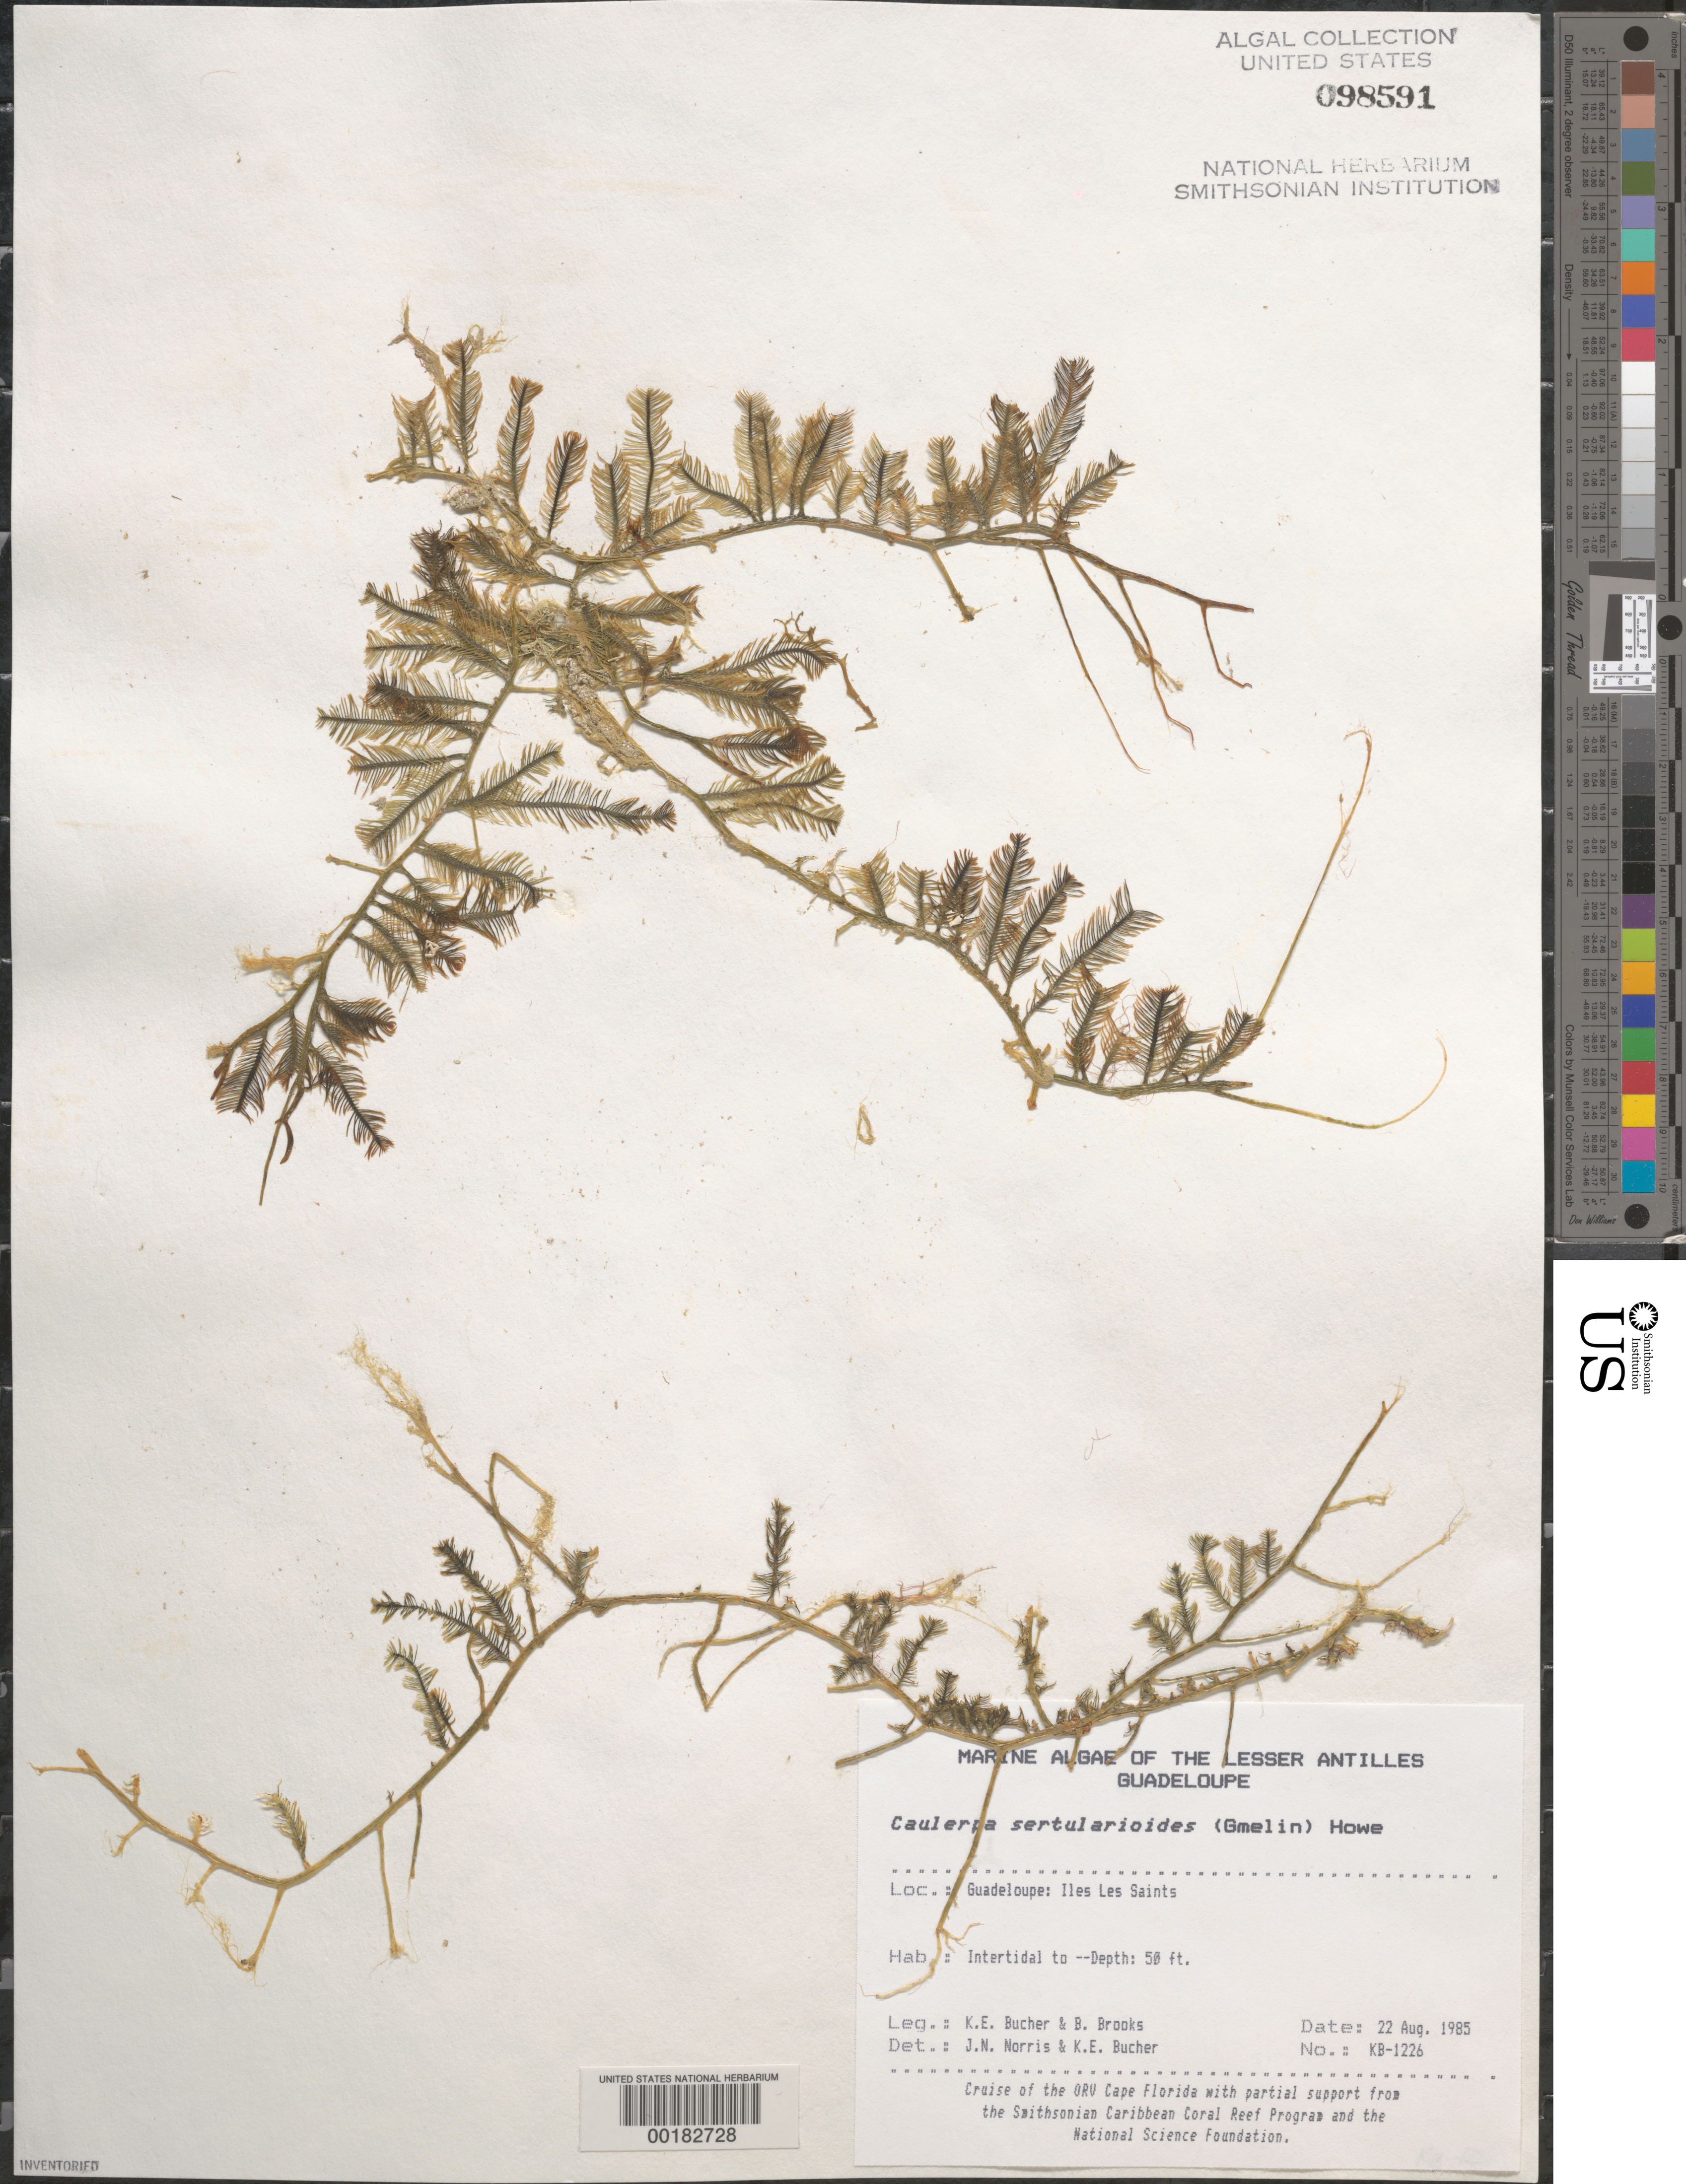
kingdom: Plantae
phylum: Chlorophyta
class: Ulvophyceae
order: Bryopsidales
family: Caulerpaceae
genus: Caulerpa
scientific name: Caulerpa sertularioides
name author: (S.G. Gmel.) M. Howe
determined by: Norris, J. N.; Bucher, K. E.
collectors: K. E. Bucher & B. Brooks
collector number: Kb-1226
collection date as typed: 22 Aug 1985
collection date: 1985-08-22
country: Guadeloupe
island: Iles des Saintes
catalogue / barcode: US 98591